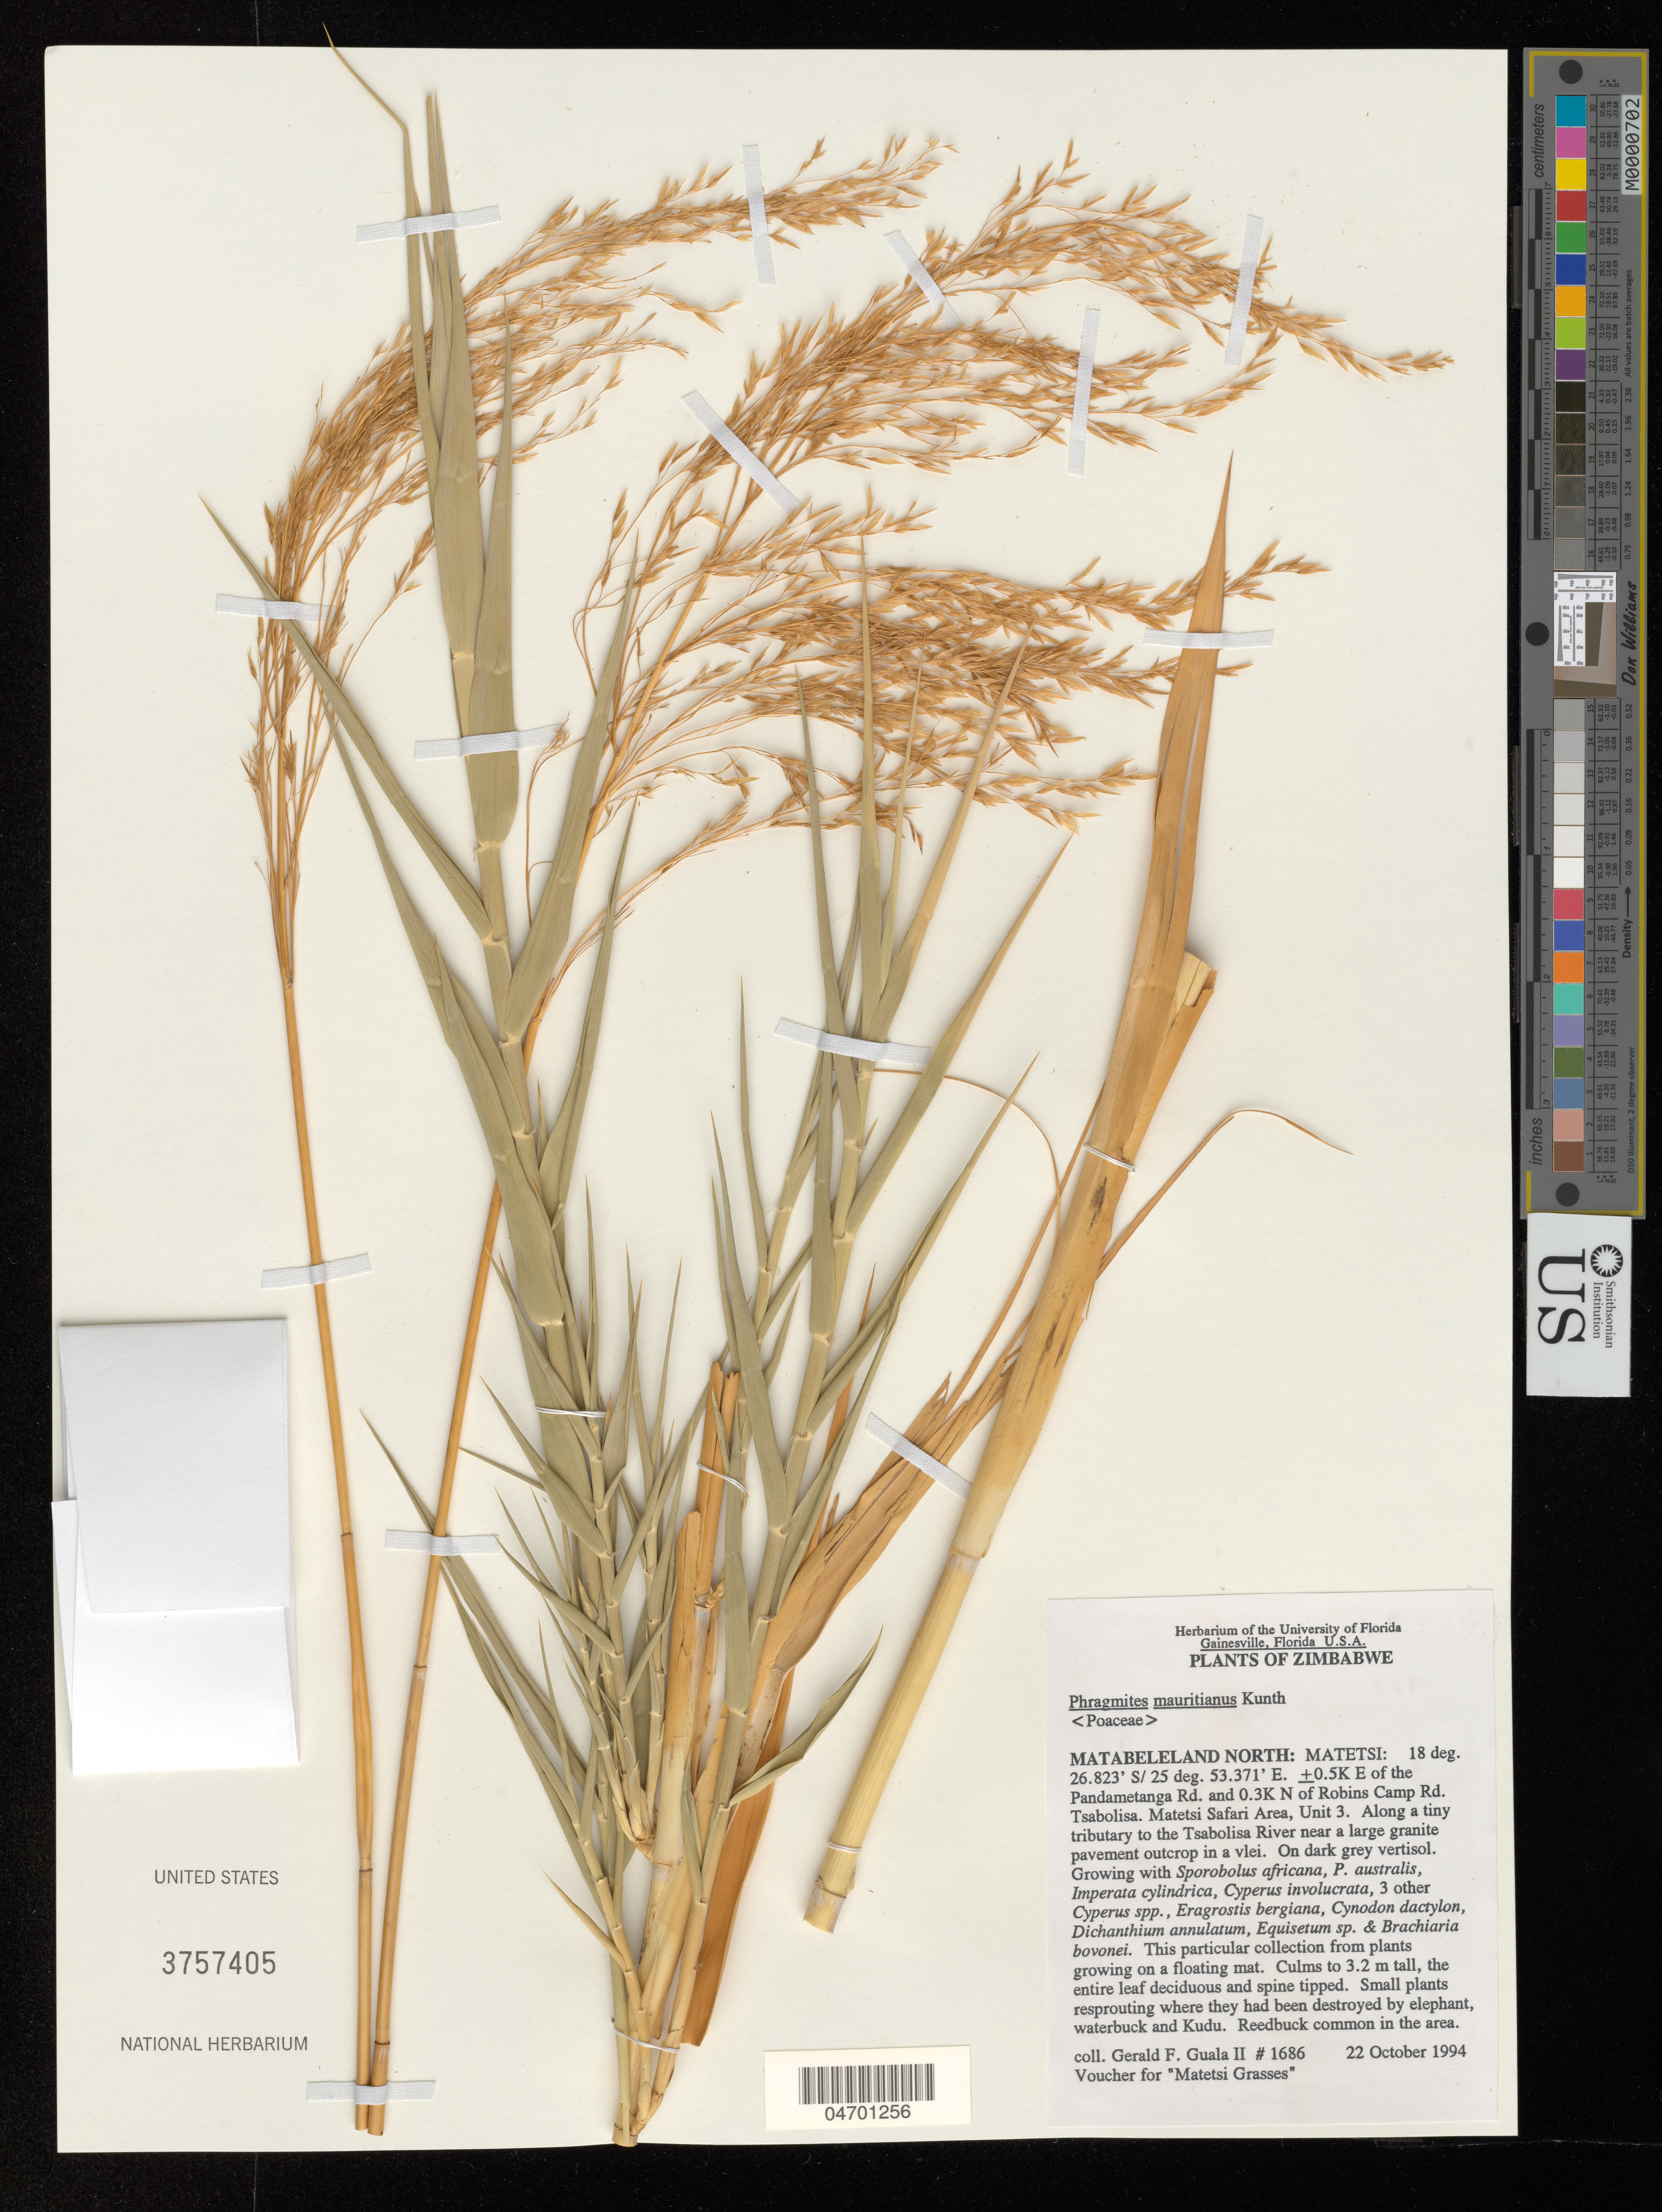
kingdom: Plantae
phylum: Tracheophyta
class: Liliopsida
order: Poales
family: Poaceae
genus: Phragmites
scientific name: Phragmites mauritianus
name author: Kunth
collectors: G. Guala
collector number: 1686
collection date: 1994-10-22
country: Zimbabwe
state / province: Matabeleland North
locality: Matetsi: ±0.5K E of the Pandametanga Rd. and 0.3K N of Robins Camp Rd. Tsabolisa River near a large granite pavement outcrop in a vlei.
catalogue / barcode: US 3757405